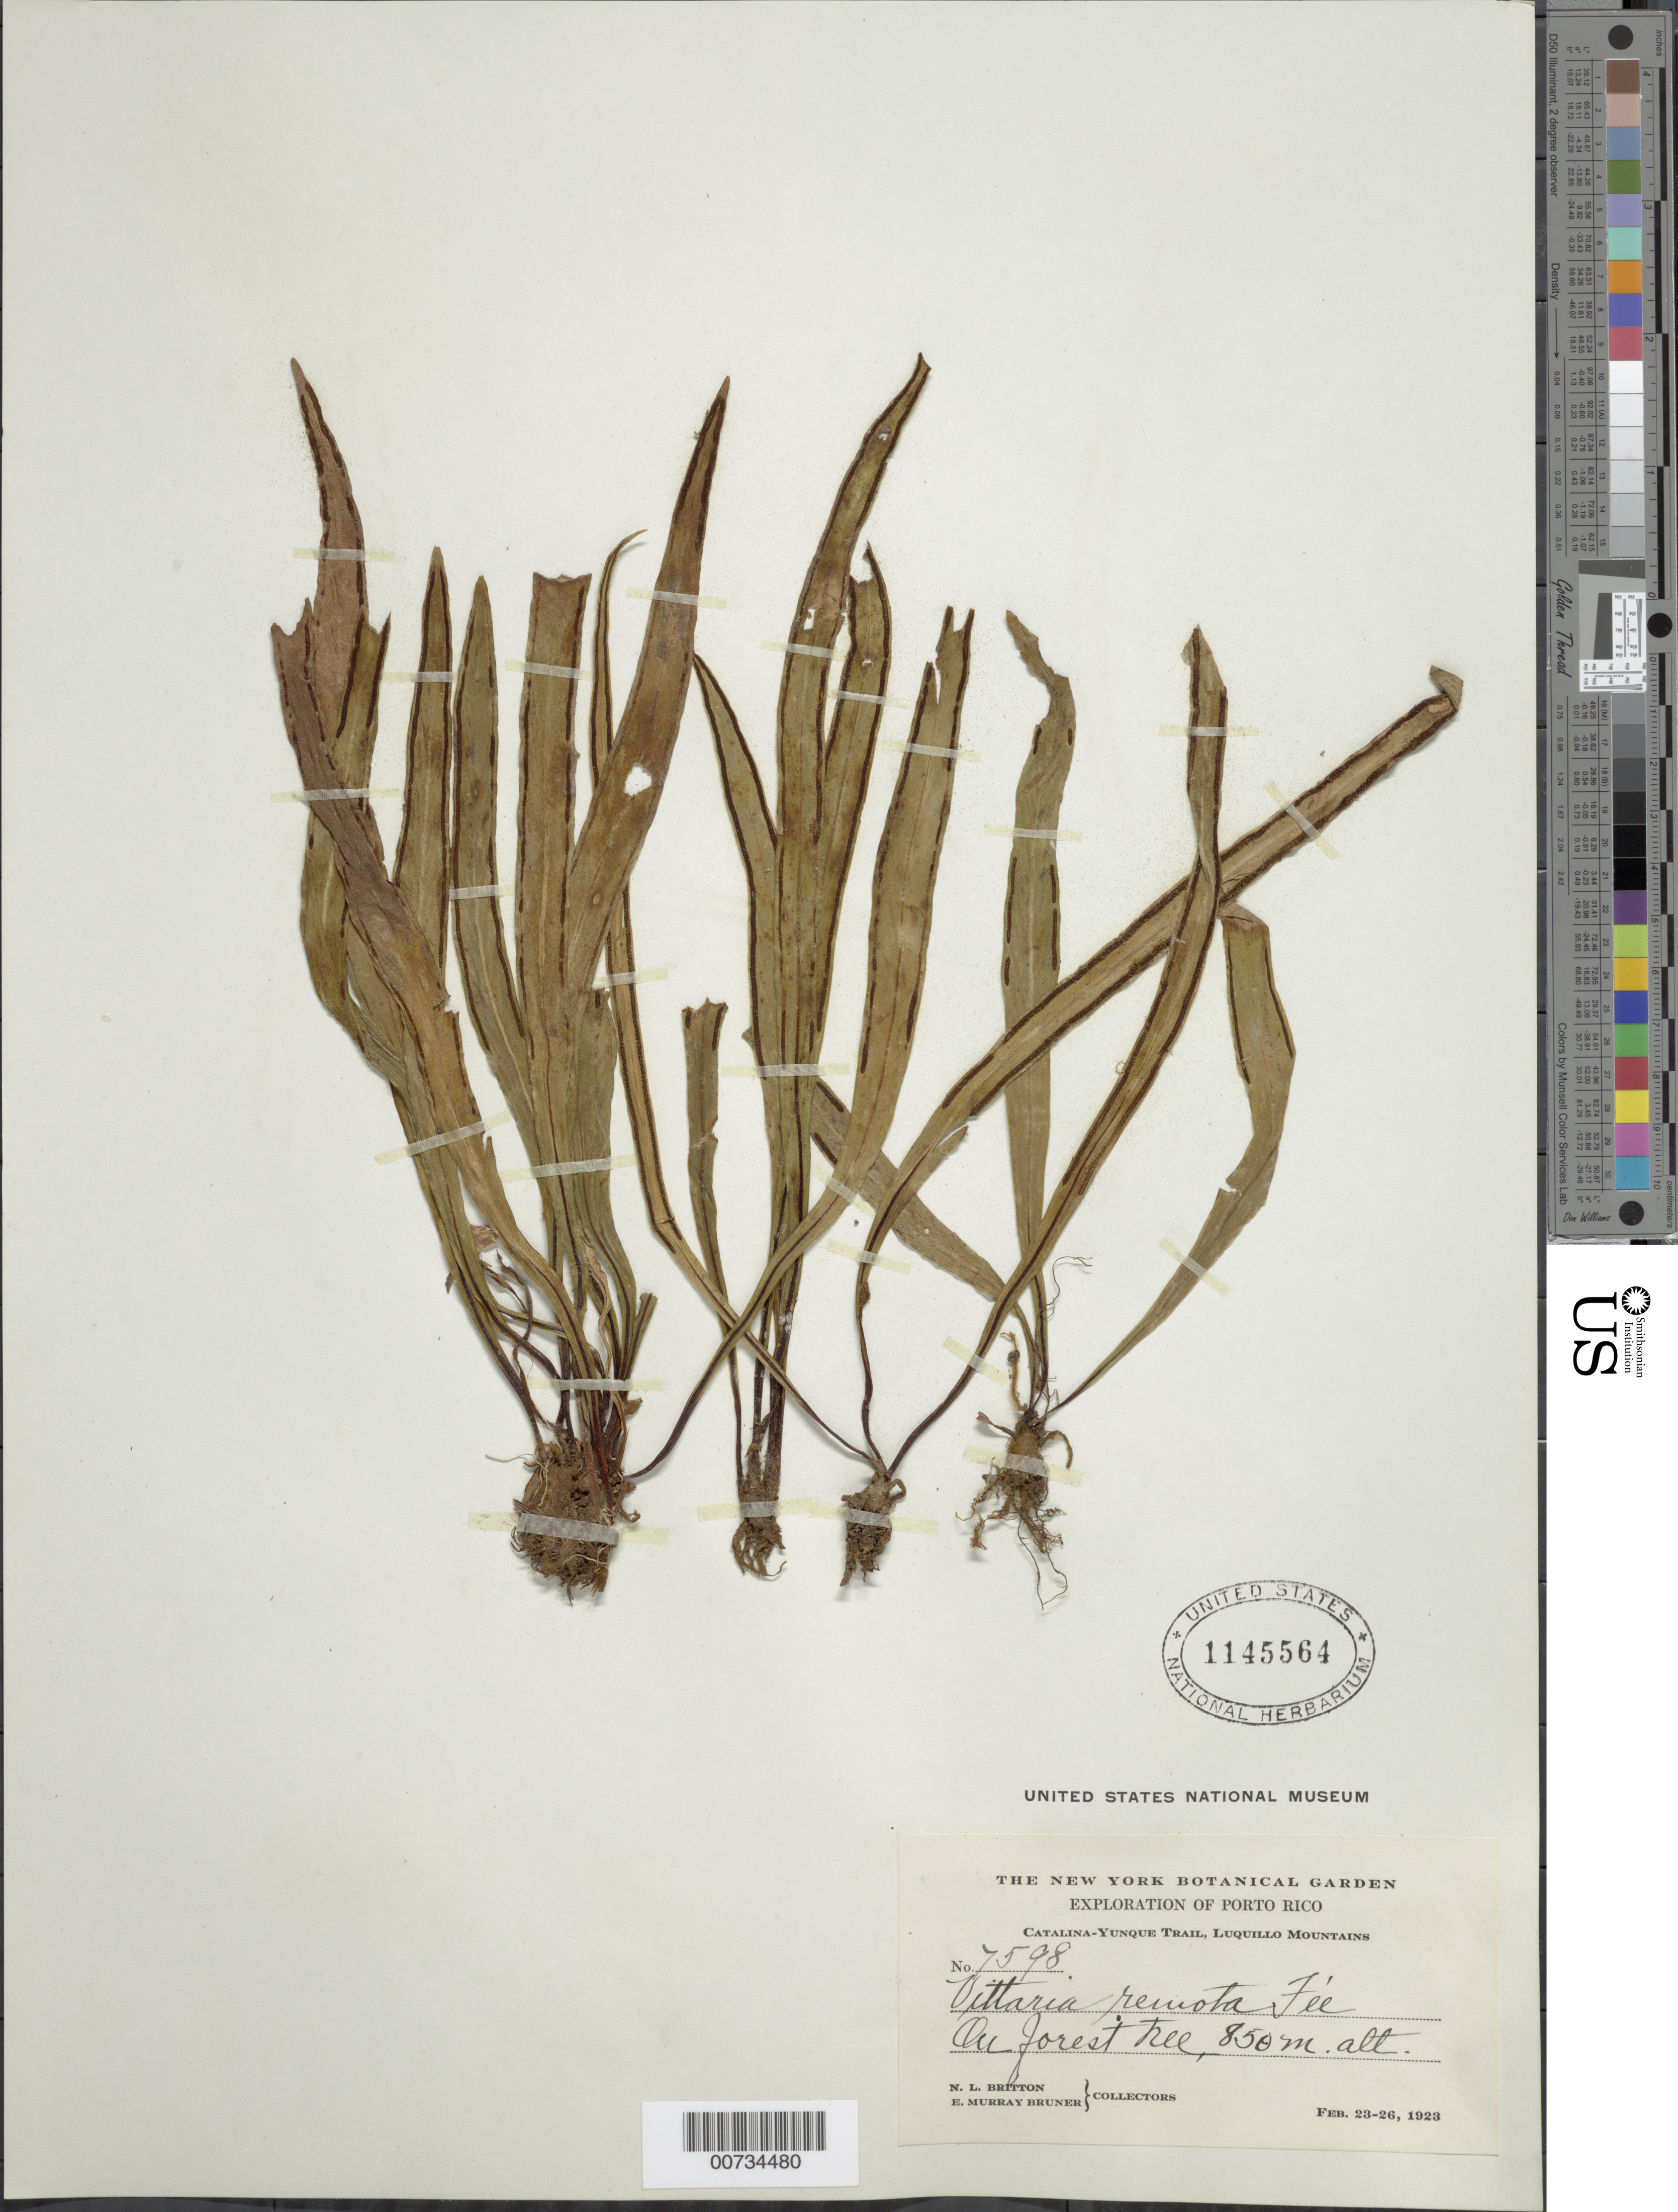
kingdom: Plantae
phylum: Tracheophyta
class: Polypodiopsida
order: Polypodiales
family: Pteridaceae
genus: Radiovittaria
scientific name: Radiovittaria remota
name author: (Fée) E.H. Crane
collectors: N. Britton & E. Murray Bruner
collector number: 7598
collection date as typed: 23 Feb 1923 to 26 Feb 1923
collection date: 1923-02-23/1923-02-26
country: Puerto Rico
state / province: Luquillo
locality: Catalina- Yunque trail, Luquillo Mts.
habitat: On forest tree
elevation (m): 850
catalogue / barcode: US 1145564